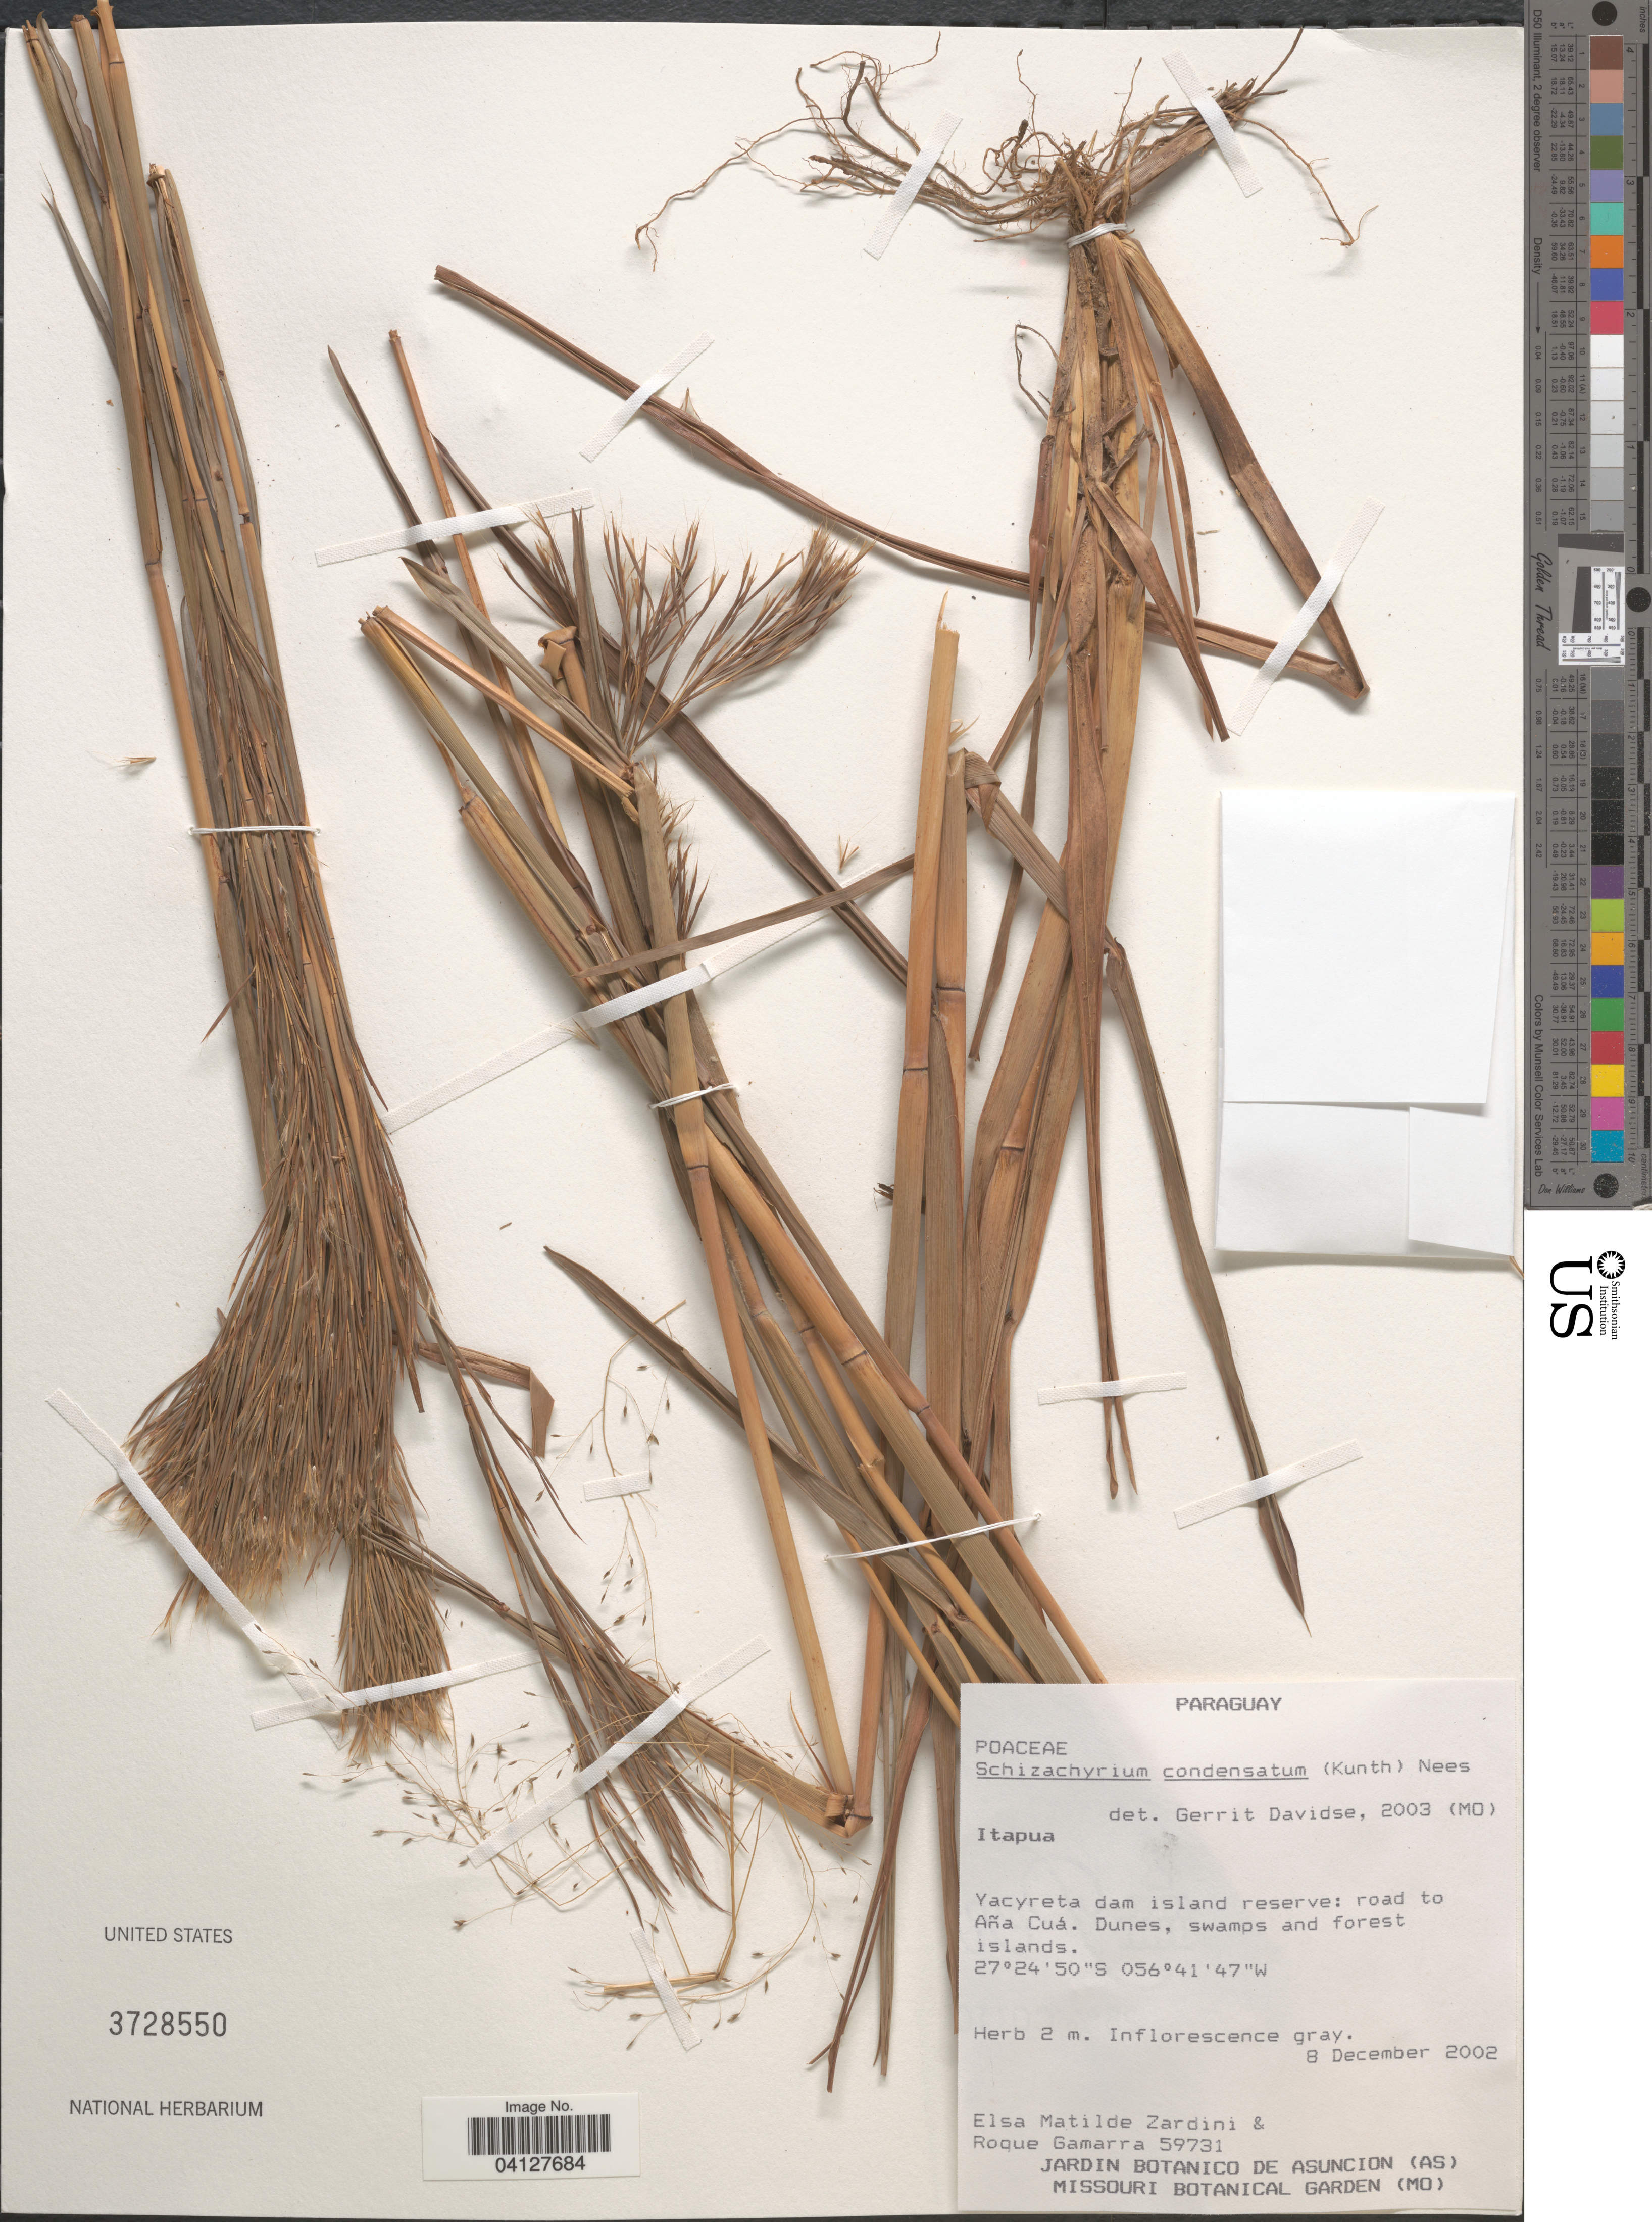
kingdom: Plantae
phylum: Tracheophyta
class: Liliopsida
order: Poales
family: Poaceae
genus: Schizachyrium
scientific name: Schizachyrium condensatum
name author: (Kunth) Nees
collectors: E. M. Zardini & R. Gamarra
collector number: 59731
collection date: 2002-12-08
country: Paraguay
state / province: Itapua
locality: Yacyreta dam island reserve: road to Aña Cuá.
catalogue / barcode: US 3728550